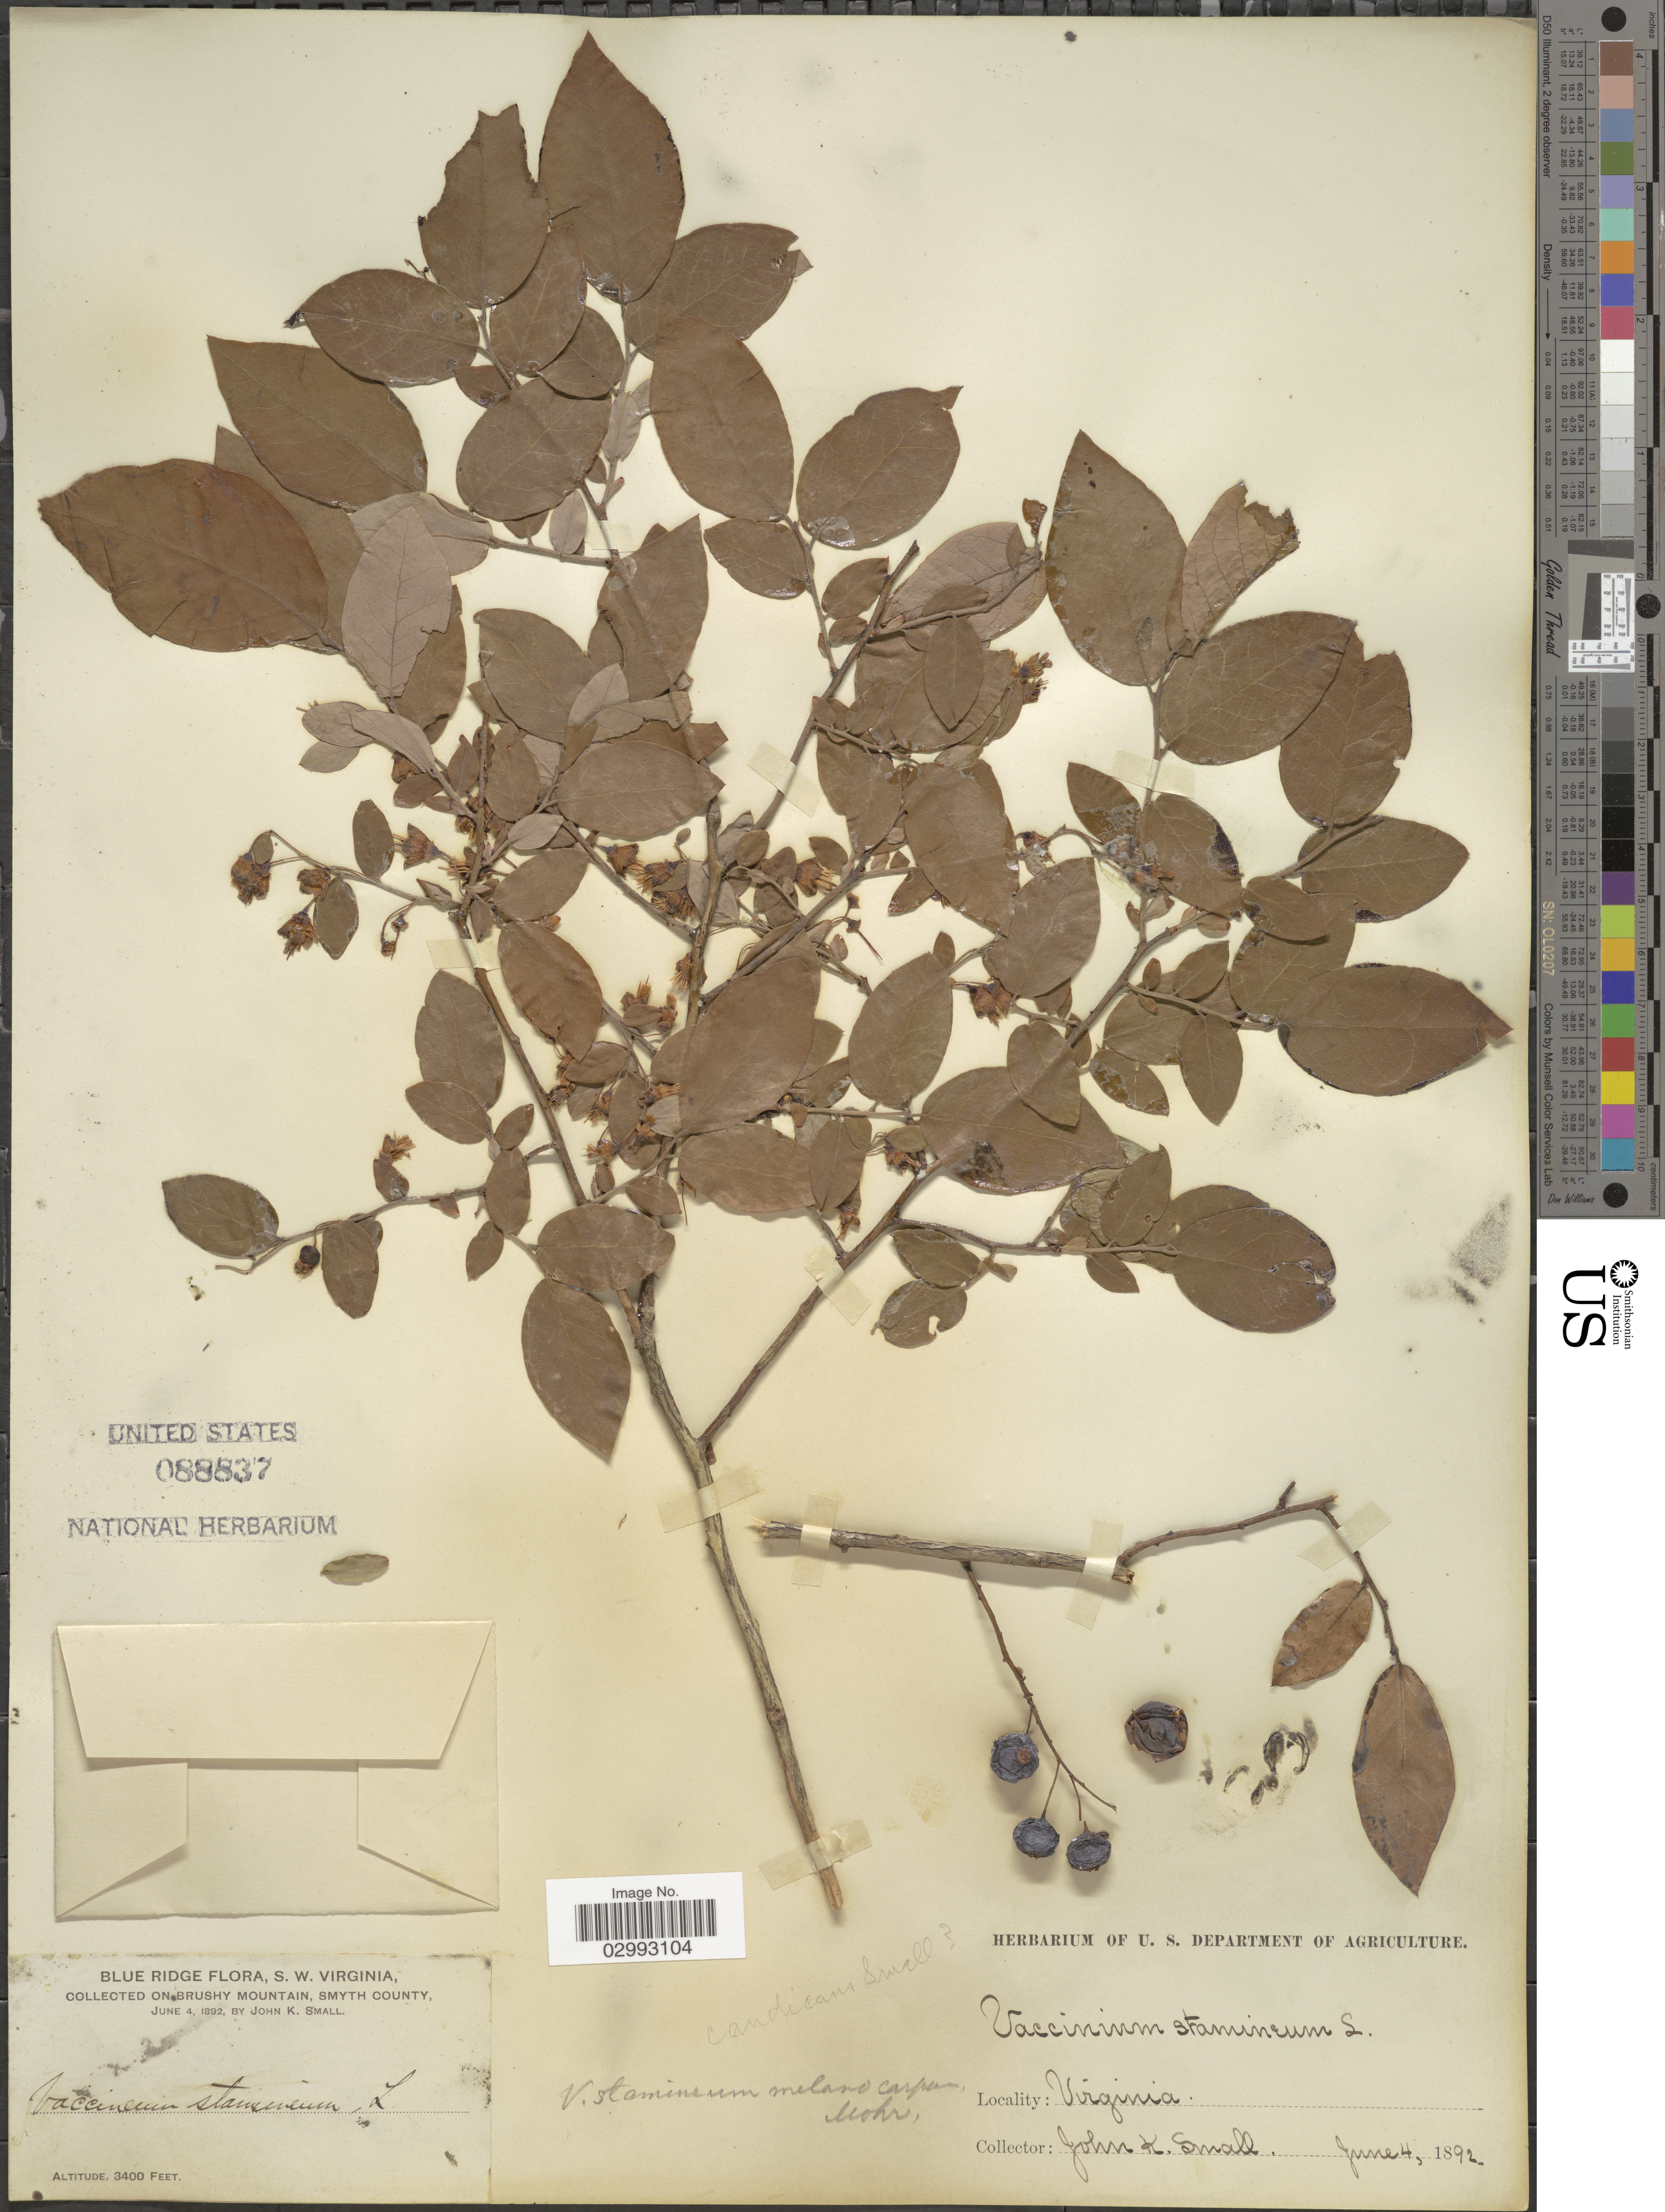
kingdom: Plantae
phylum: Tracheophyta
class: Magnoliopsida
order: Ericales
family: Ericaceae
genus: Polycodium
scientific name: Polycodium candicans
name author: (C. Mohr) Small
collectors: J. K. Small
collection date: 1892-06-04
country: United States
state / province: Virginia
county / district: Smyth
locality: Blue Ridge, S. W. Virginia, on Brushy Mountain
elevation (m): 1036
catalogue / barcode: US 88837